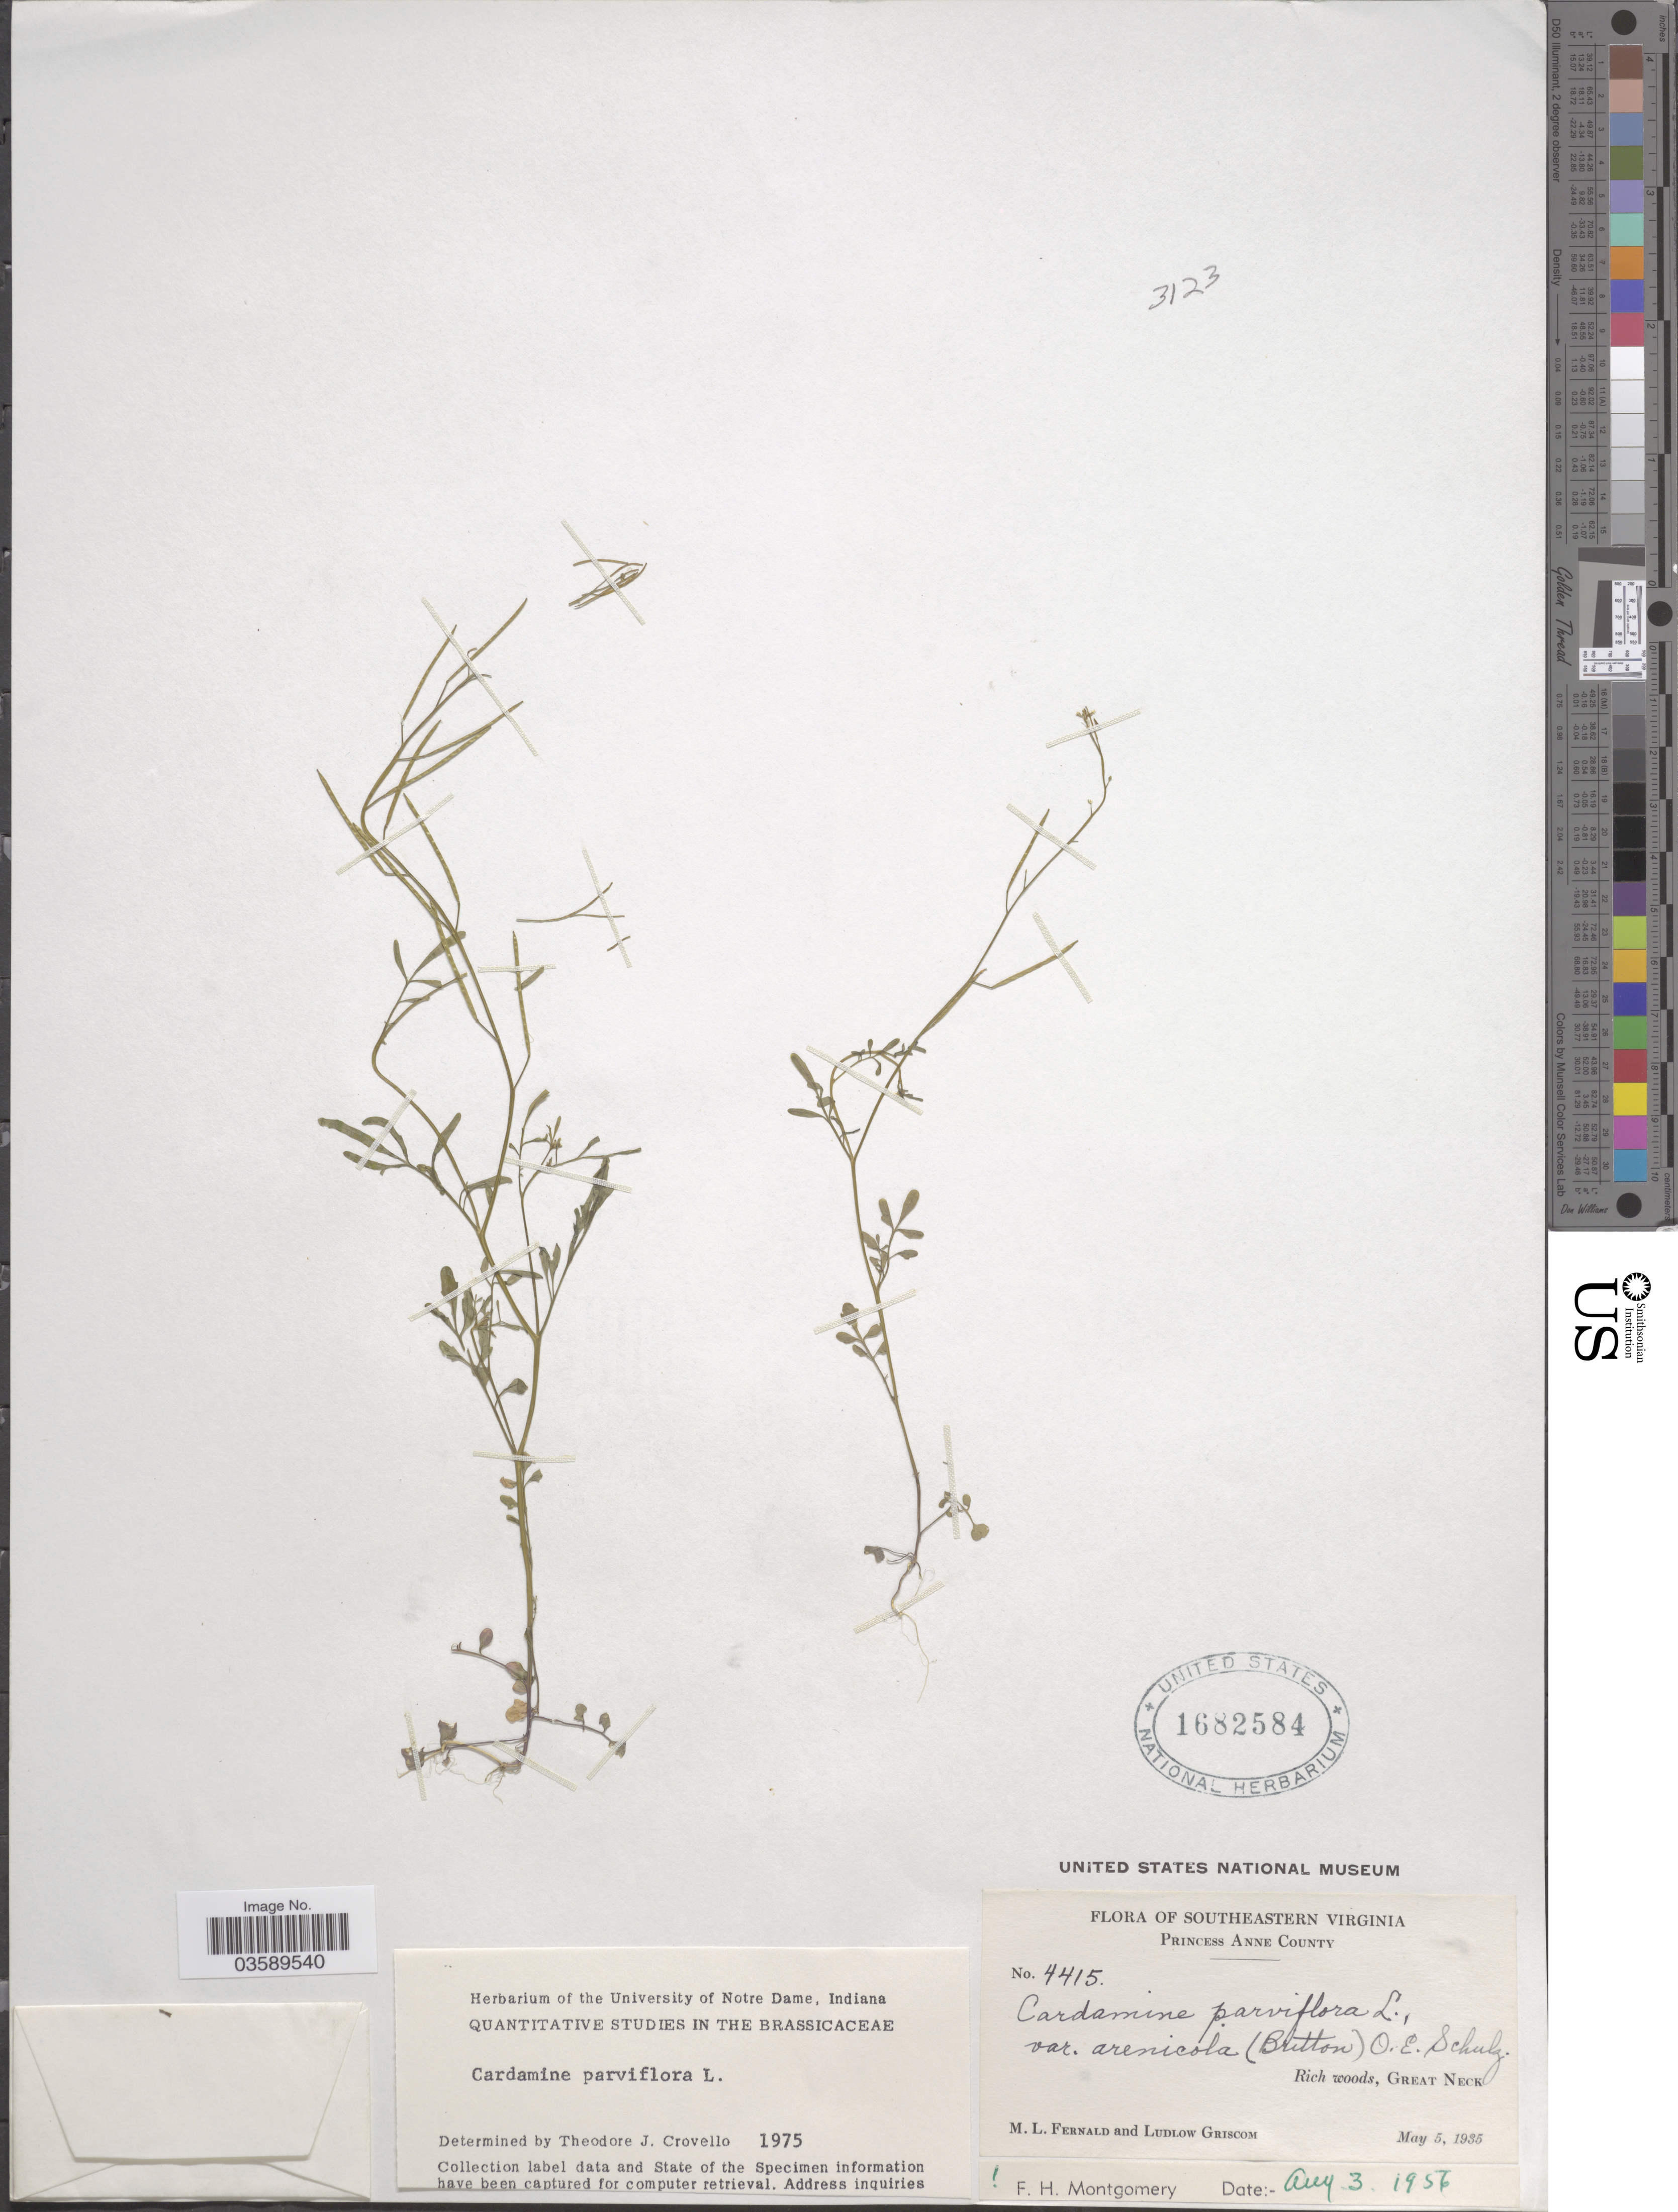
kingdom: Plantae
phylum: Tracheophyta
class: Magnoliopsida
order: Brassicales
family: Brassicaceae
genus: Cardamine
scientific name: Cardamine parviflora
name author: L.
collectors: M. L. Fernald & L. Griscom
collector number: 4415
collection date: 1935-05-05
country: United States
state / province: Virginia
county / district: City of Virginia Beach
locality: Southeastern Virginia. Princess Anne County. Rich woods, Great Neck.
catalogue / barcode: US 1682584